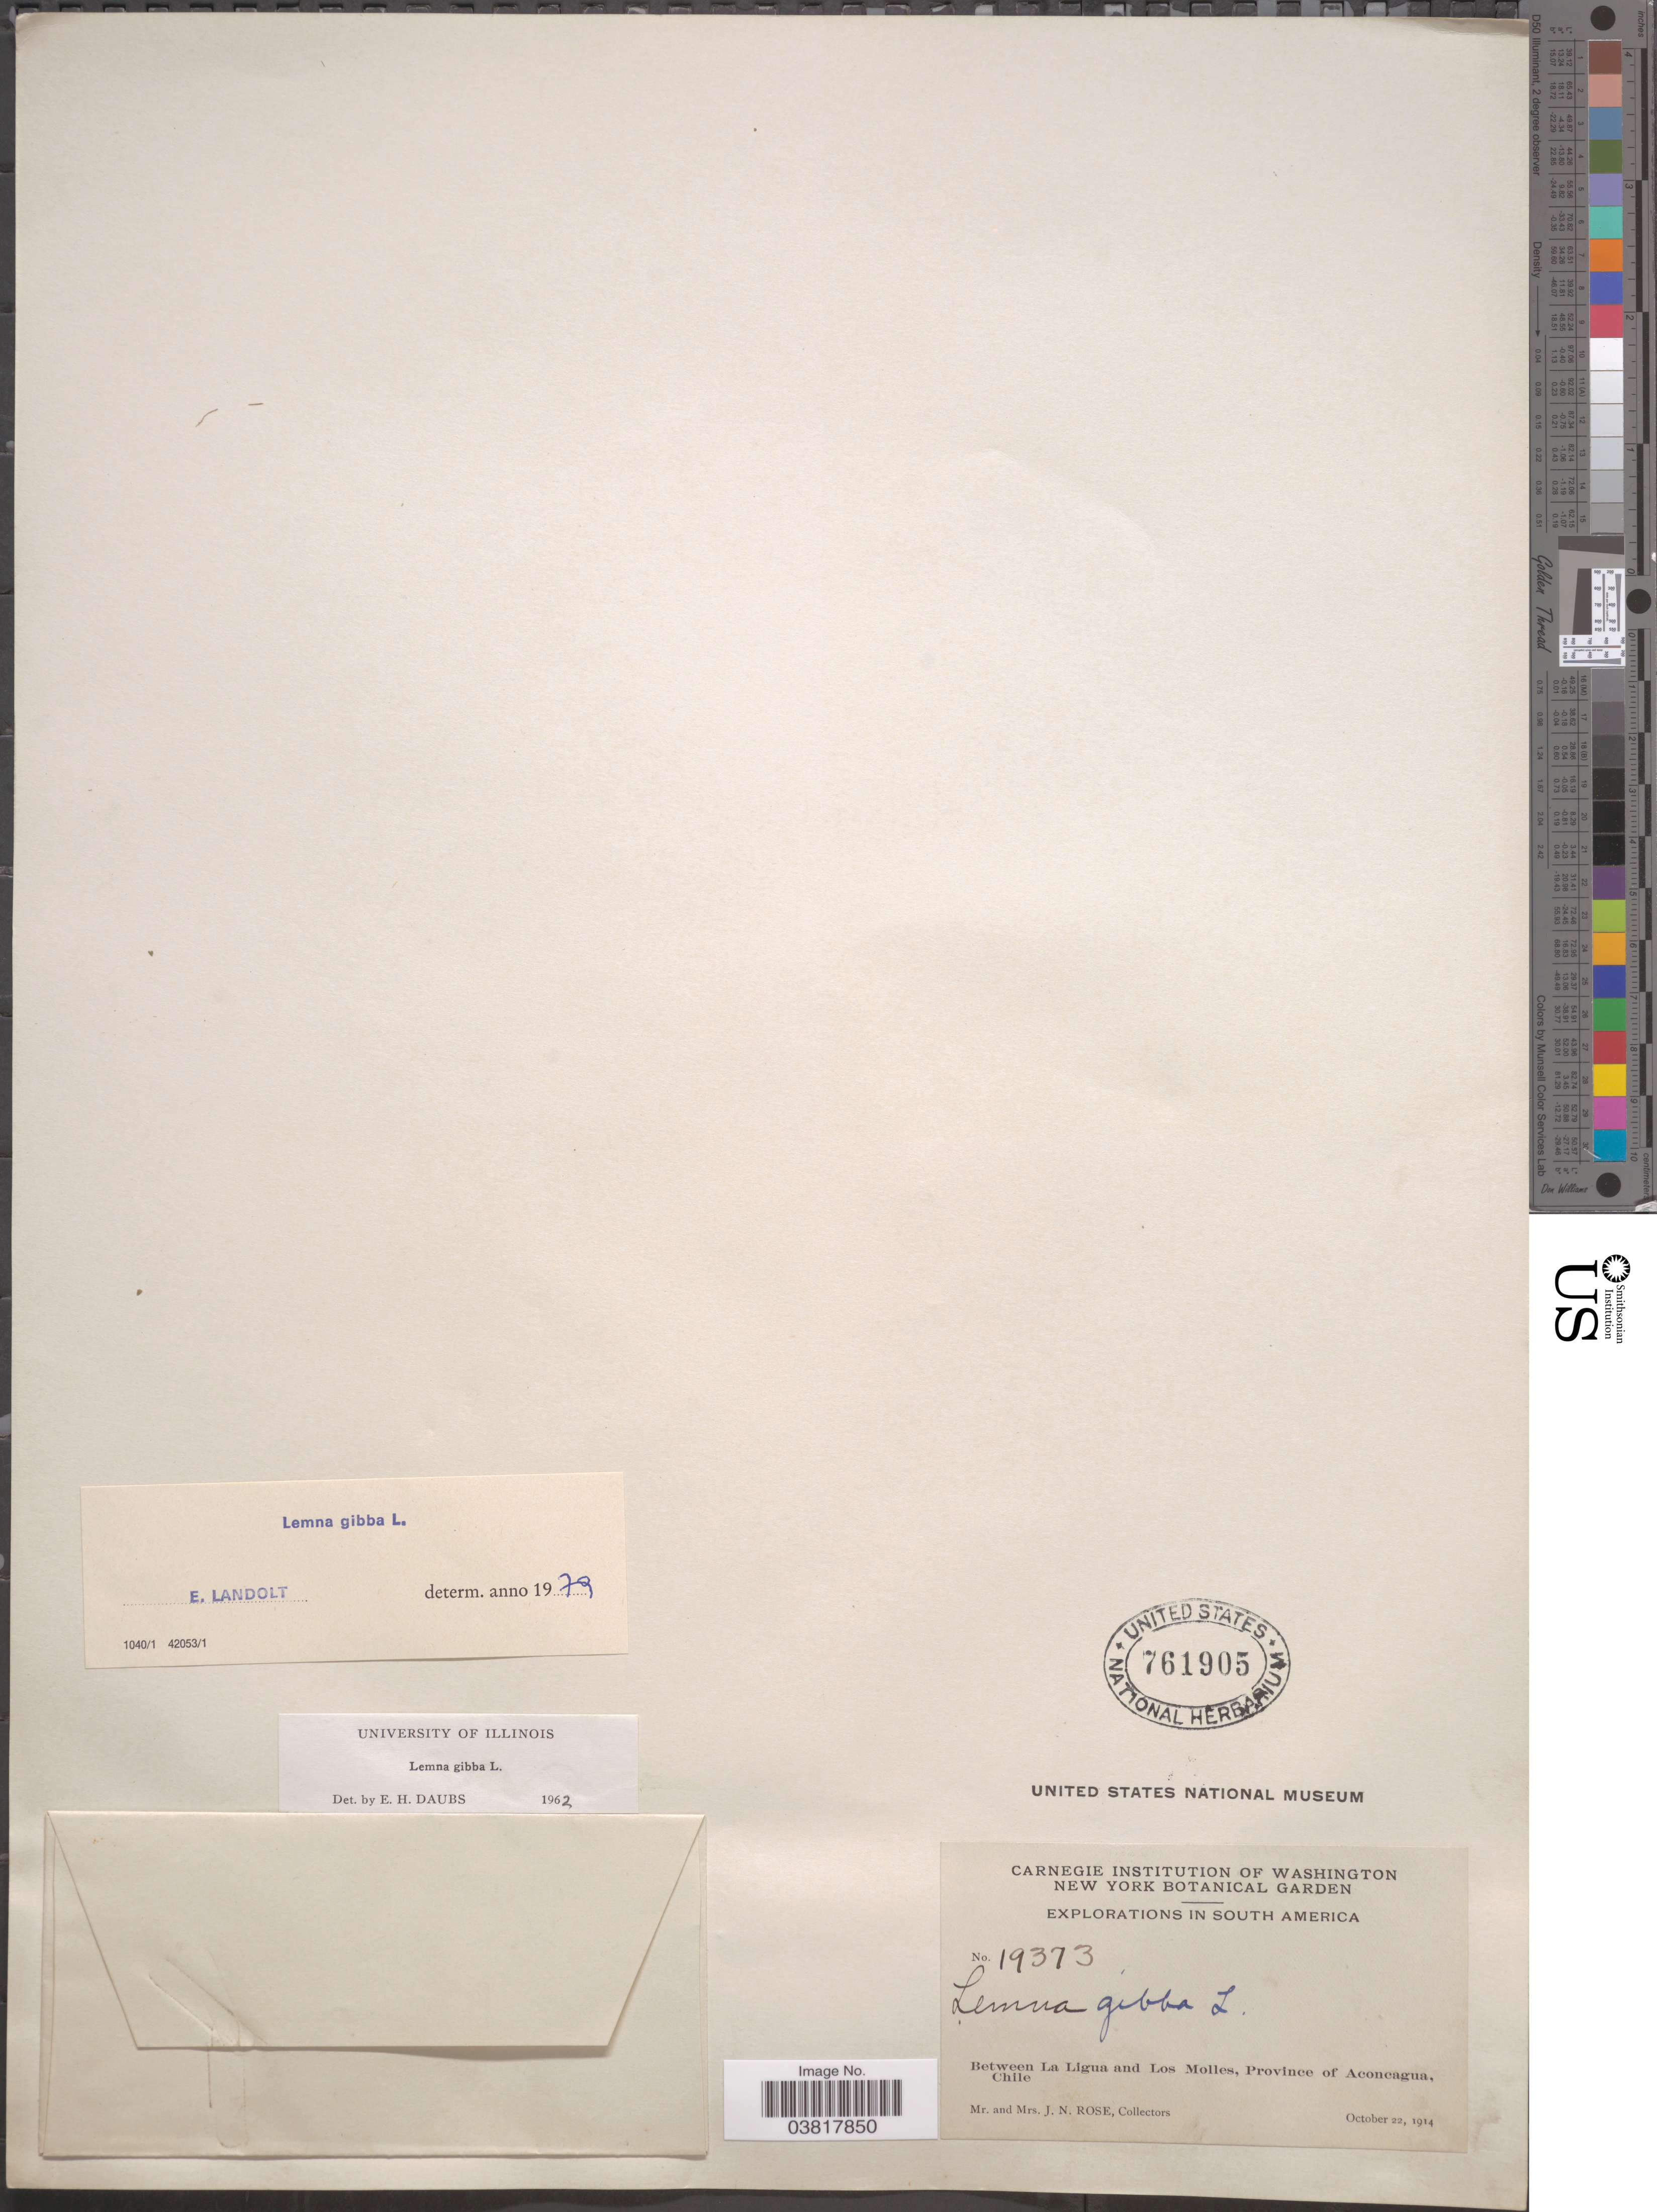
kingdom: Plantae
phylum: Tracheophyta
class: Liliopsida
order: Alismatales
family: Araceae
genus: Lemna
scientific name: Lemna gibba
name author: L.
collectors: J. N. Rose & L. B. Rose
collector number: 19373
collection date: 1914-10-22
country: Chile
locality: Between La Ligua and Los Molles, Province of Aconcagua.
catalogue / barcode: US 761905